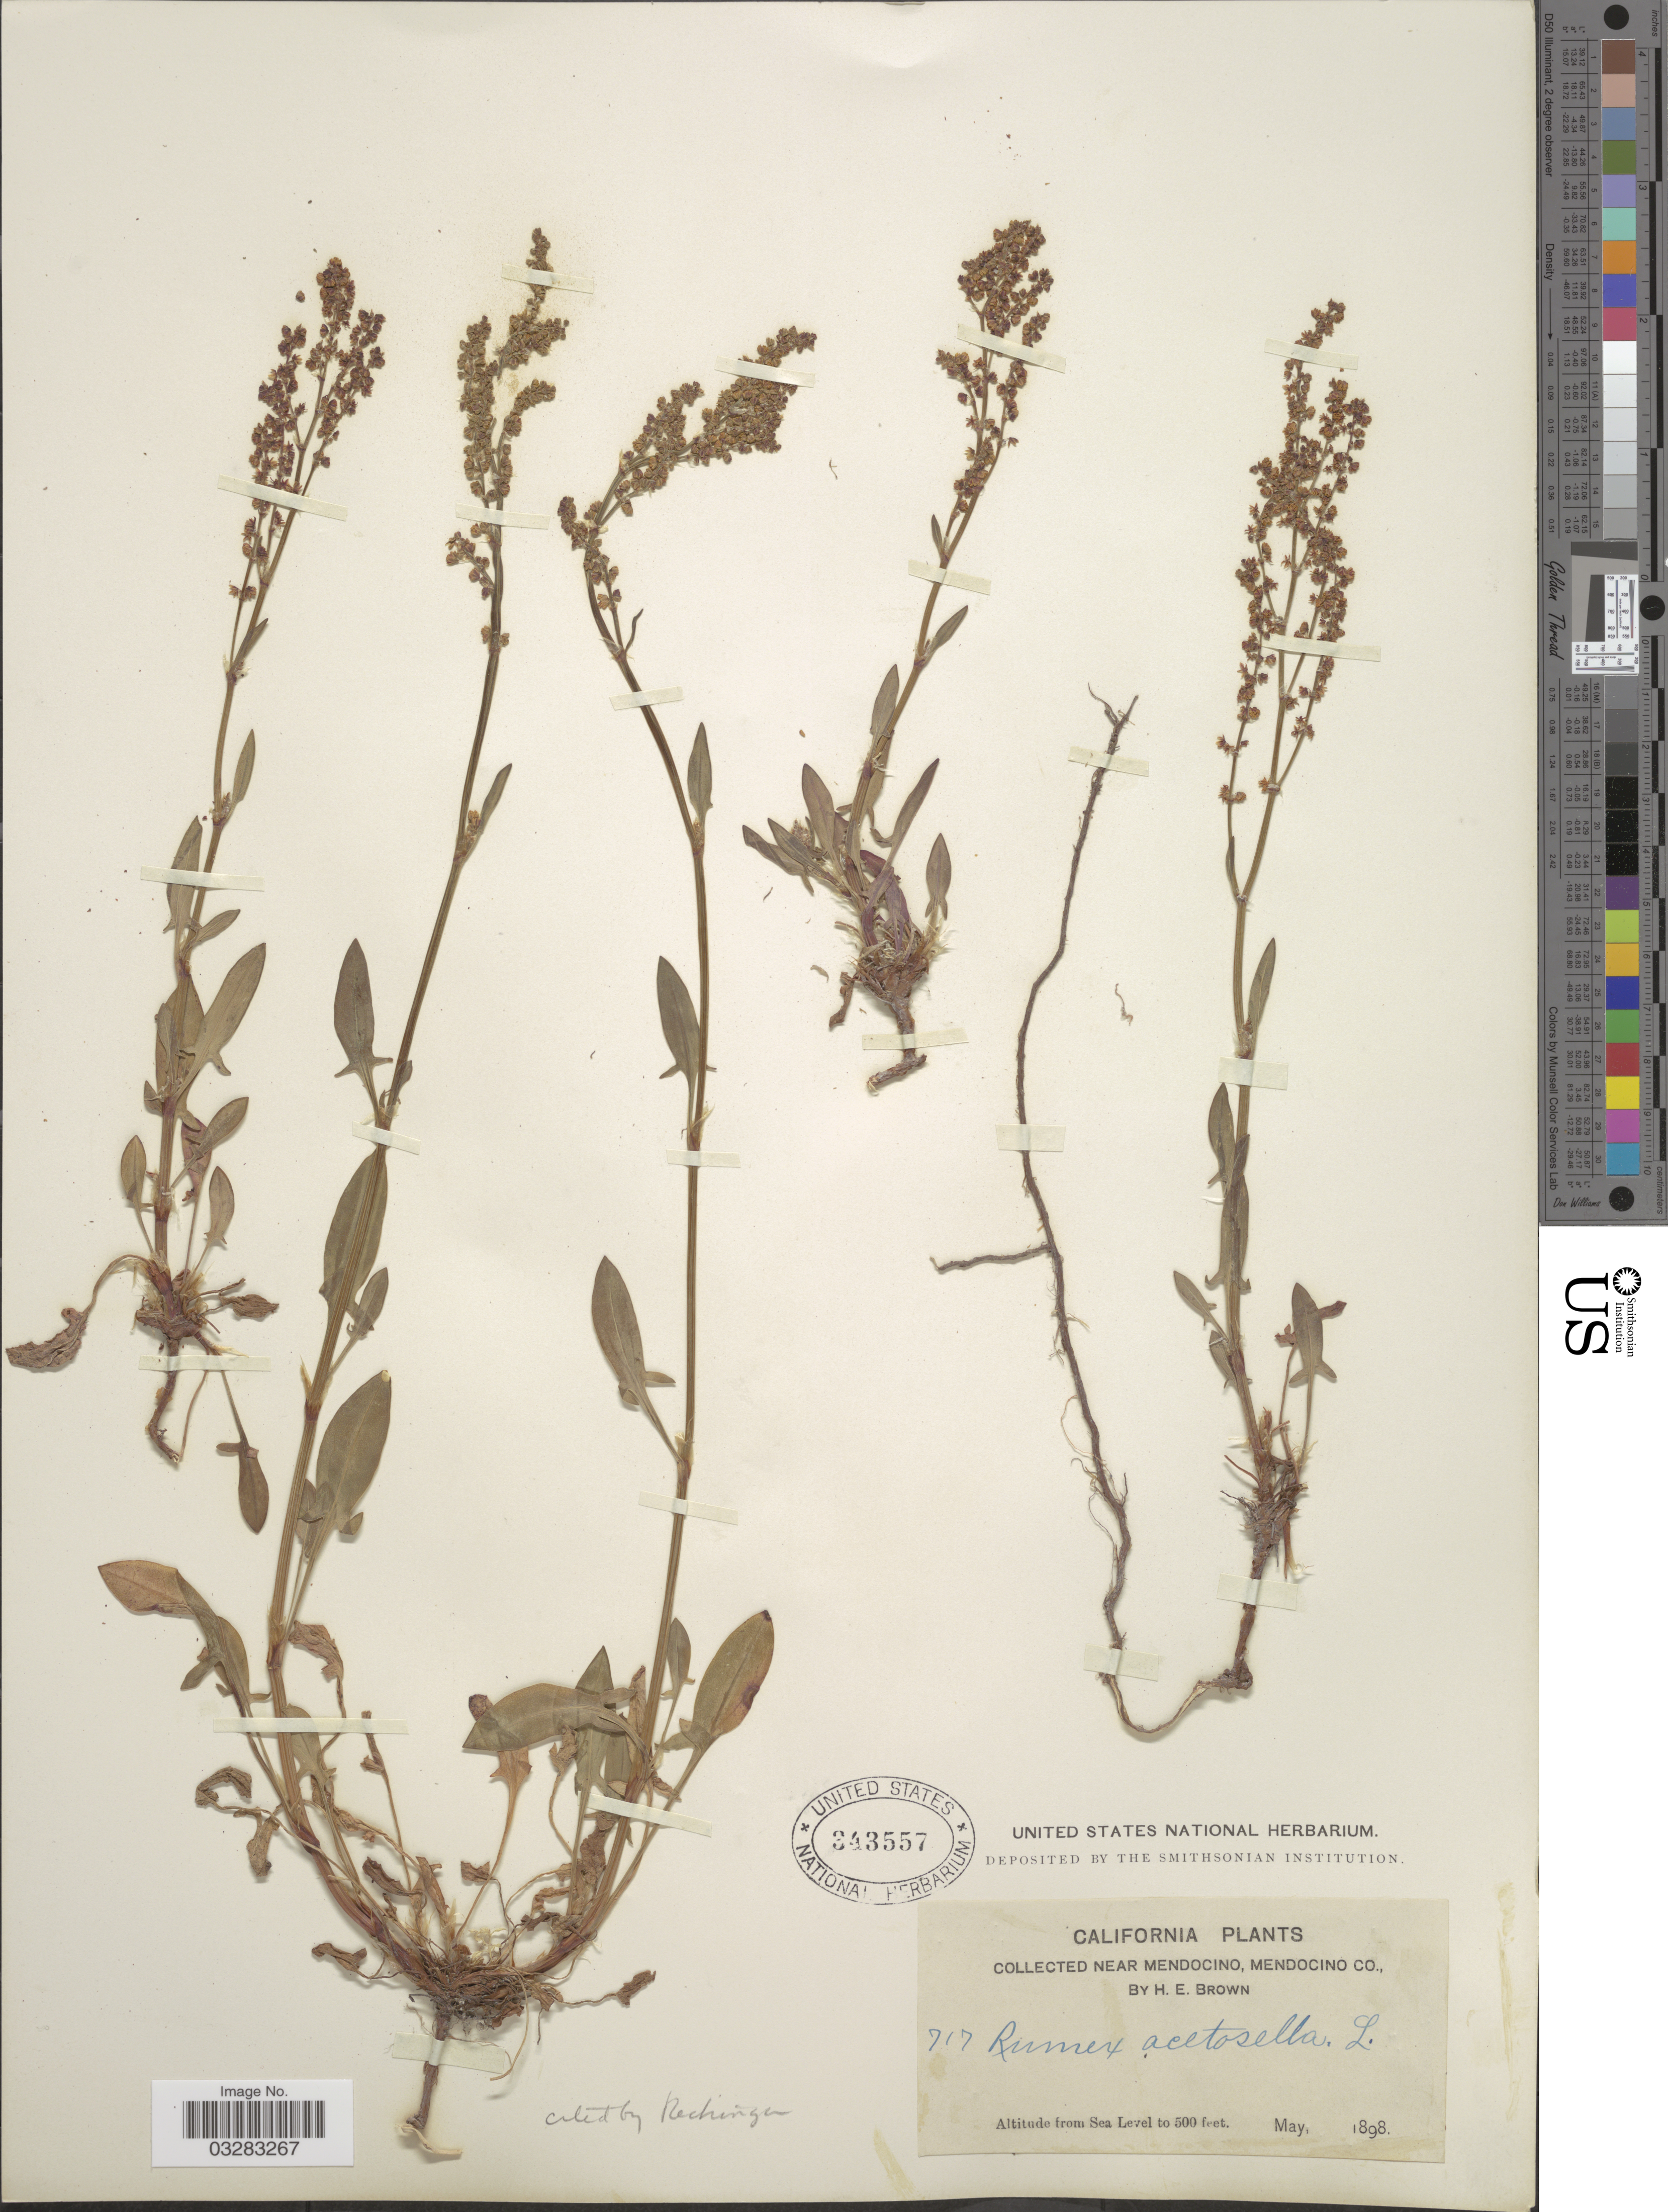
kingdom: Plantae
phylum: Tracheophyta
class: Magnoliopsida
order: Caryophyllales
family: Polygonaceae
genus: Rumex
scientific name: Rumex acetosella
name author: L.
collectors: H. E. Brown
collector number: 717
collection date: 1898-05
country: United States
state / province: California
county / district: Mendocino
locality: Near Mendocino, Mendocino Co.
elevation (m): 0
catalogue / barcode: US 343557